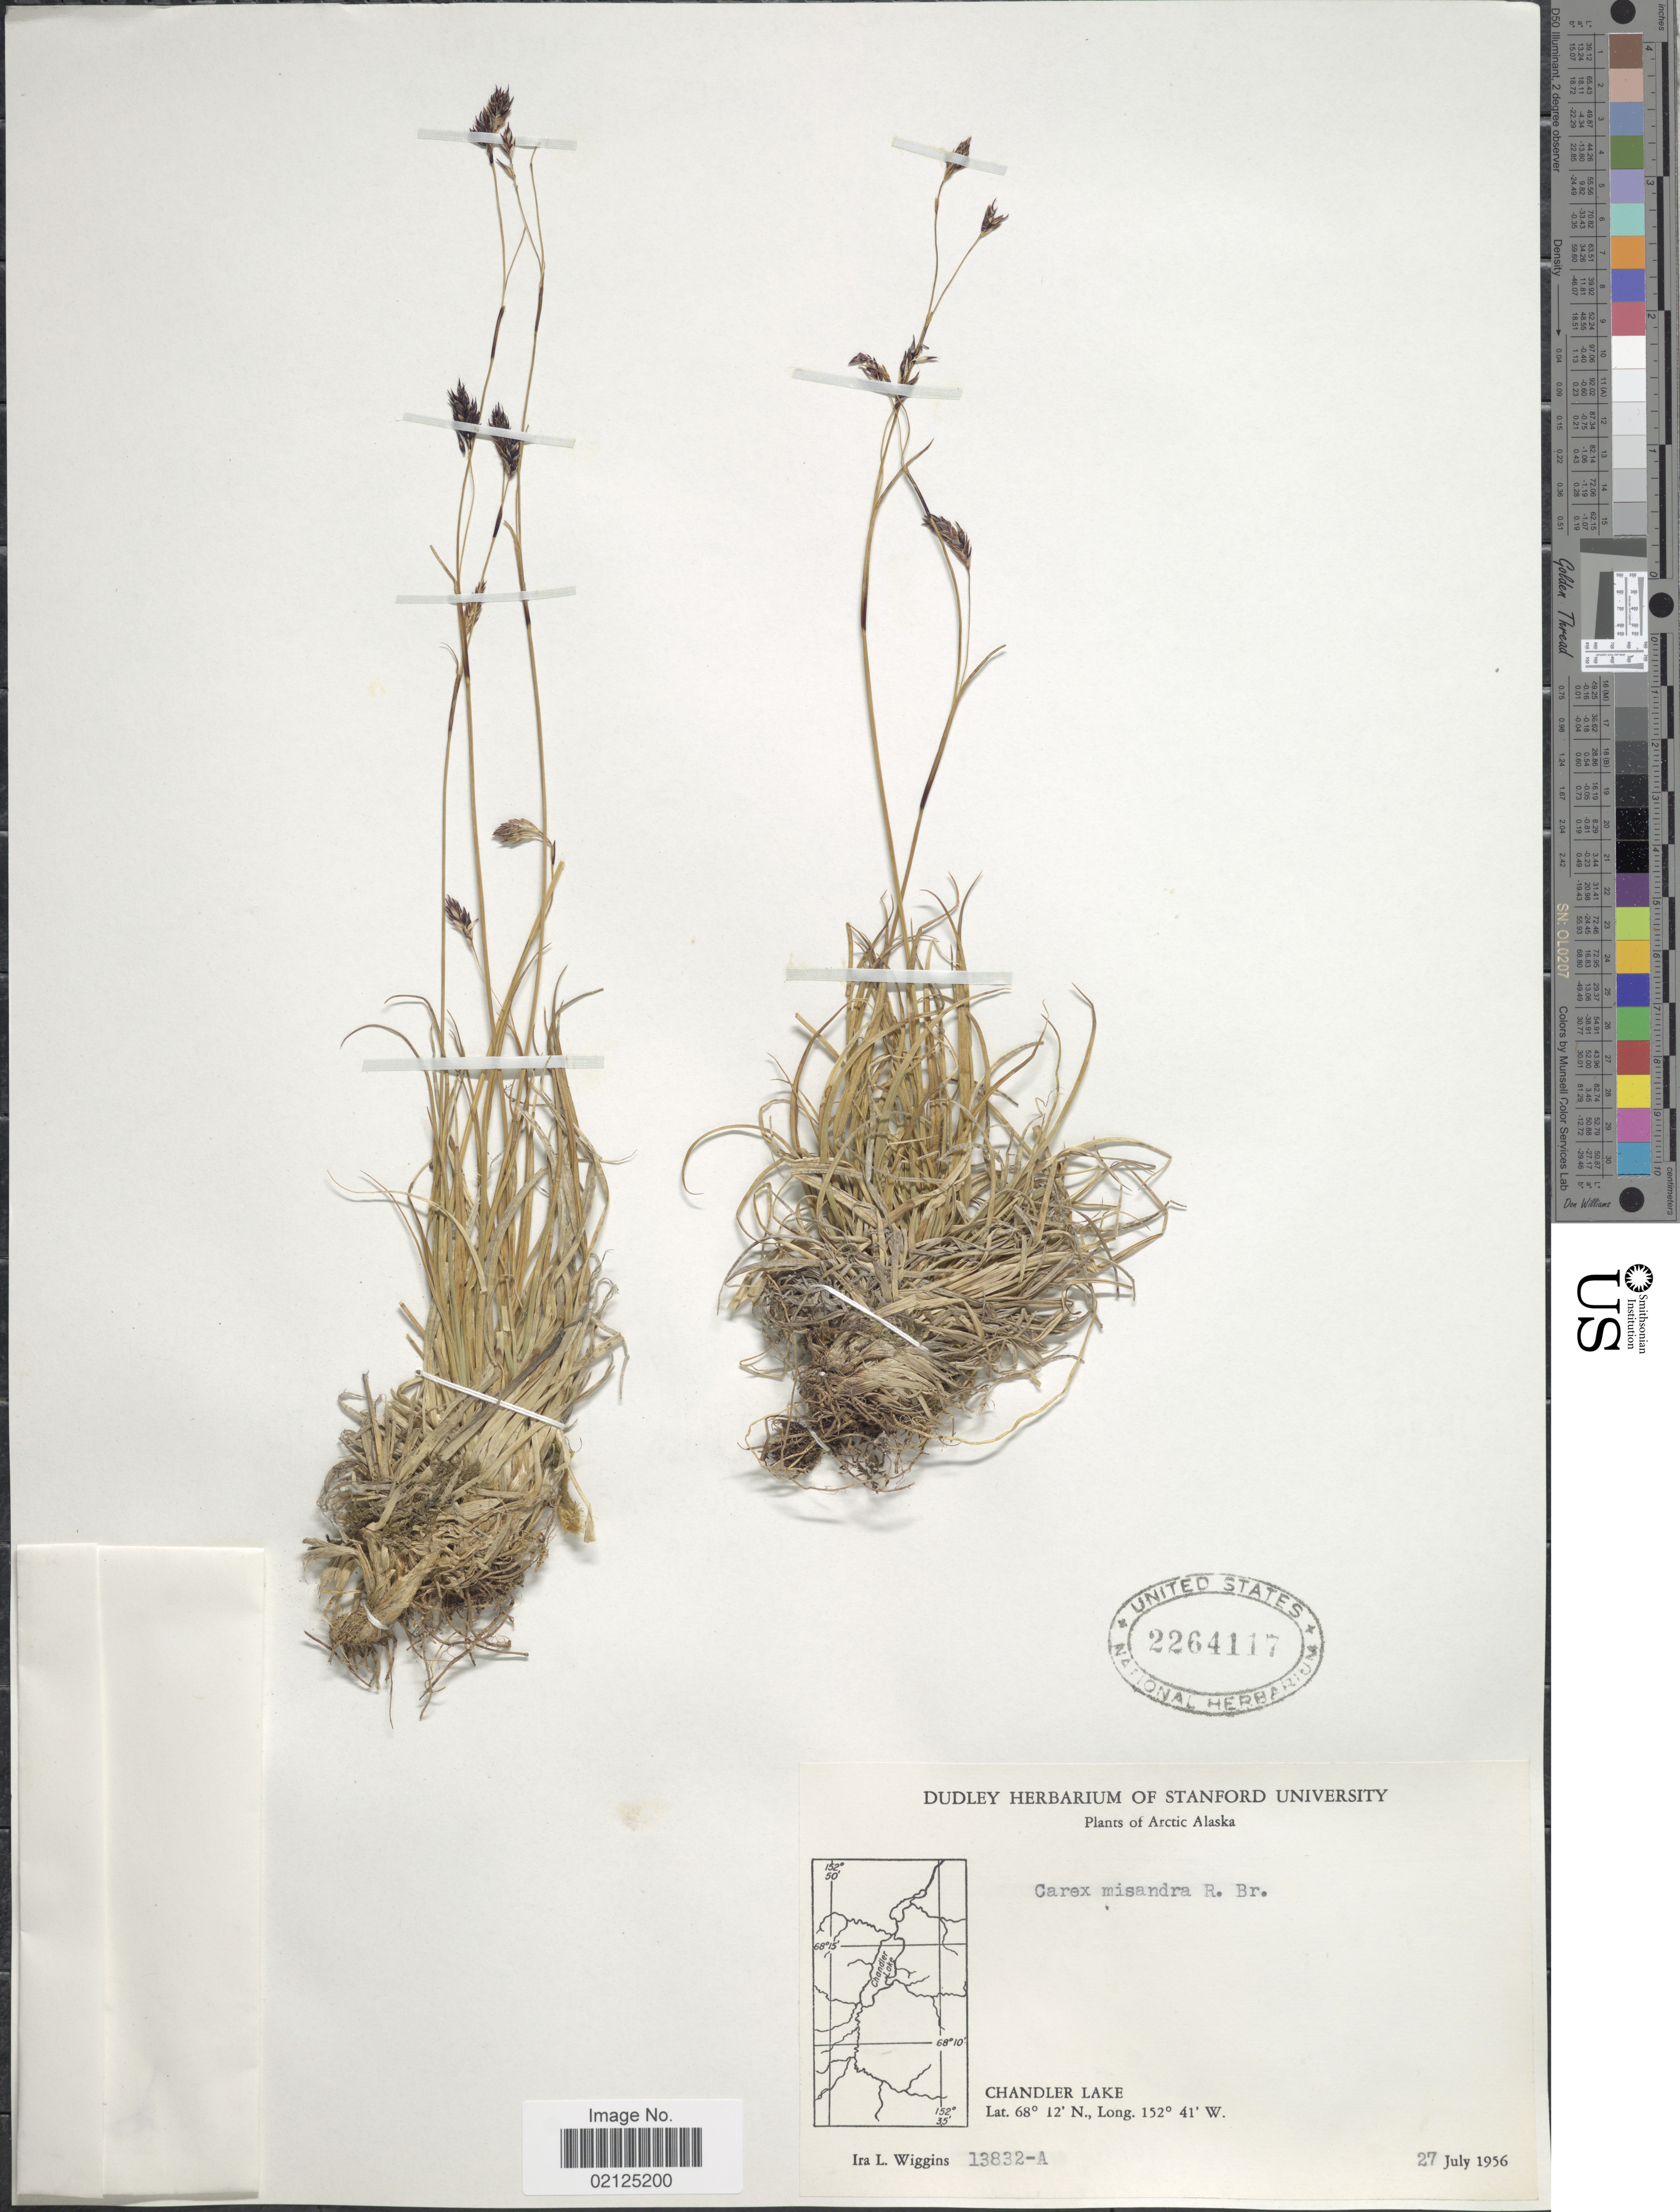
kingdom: Plantae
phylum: Tracheophyta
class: Liliopsida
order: Poales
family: Cyperaceae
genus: Carex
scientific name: Carex fuliginosa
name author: Schkuhr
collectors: I. L. Wiggins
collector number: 13832-A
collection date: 1956-07-27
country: United States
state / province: Alaska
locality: Arctic Alaska, Chandler Lake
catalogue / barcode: US 2264117